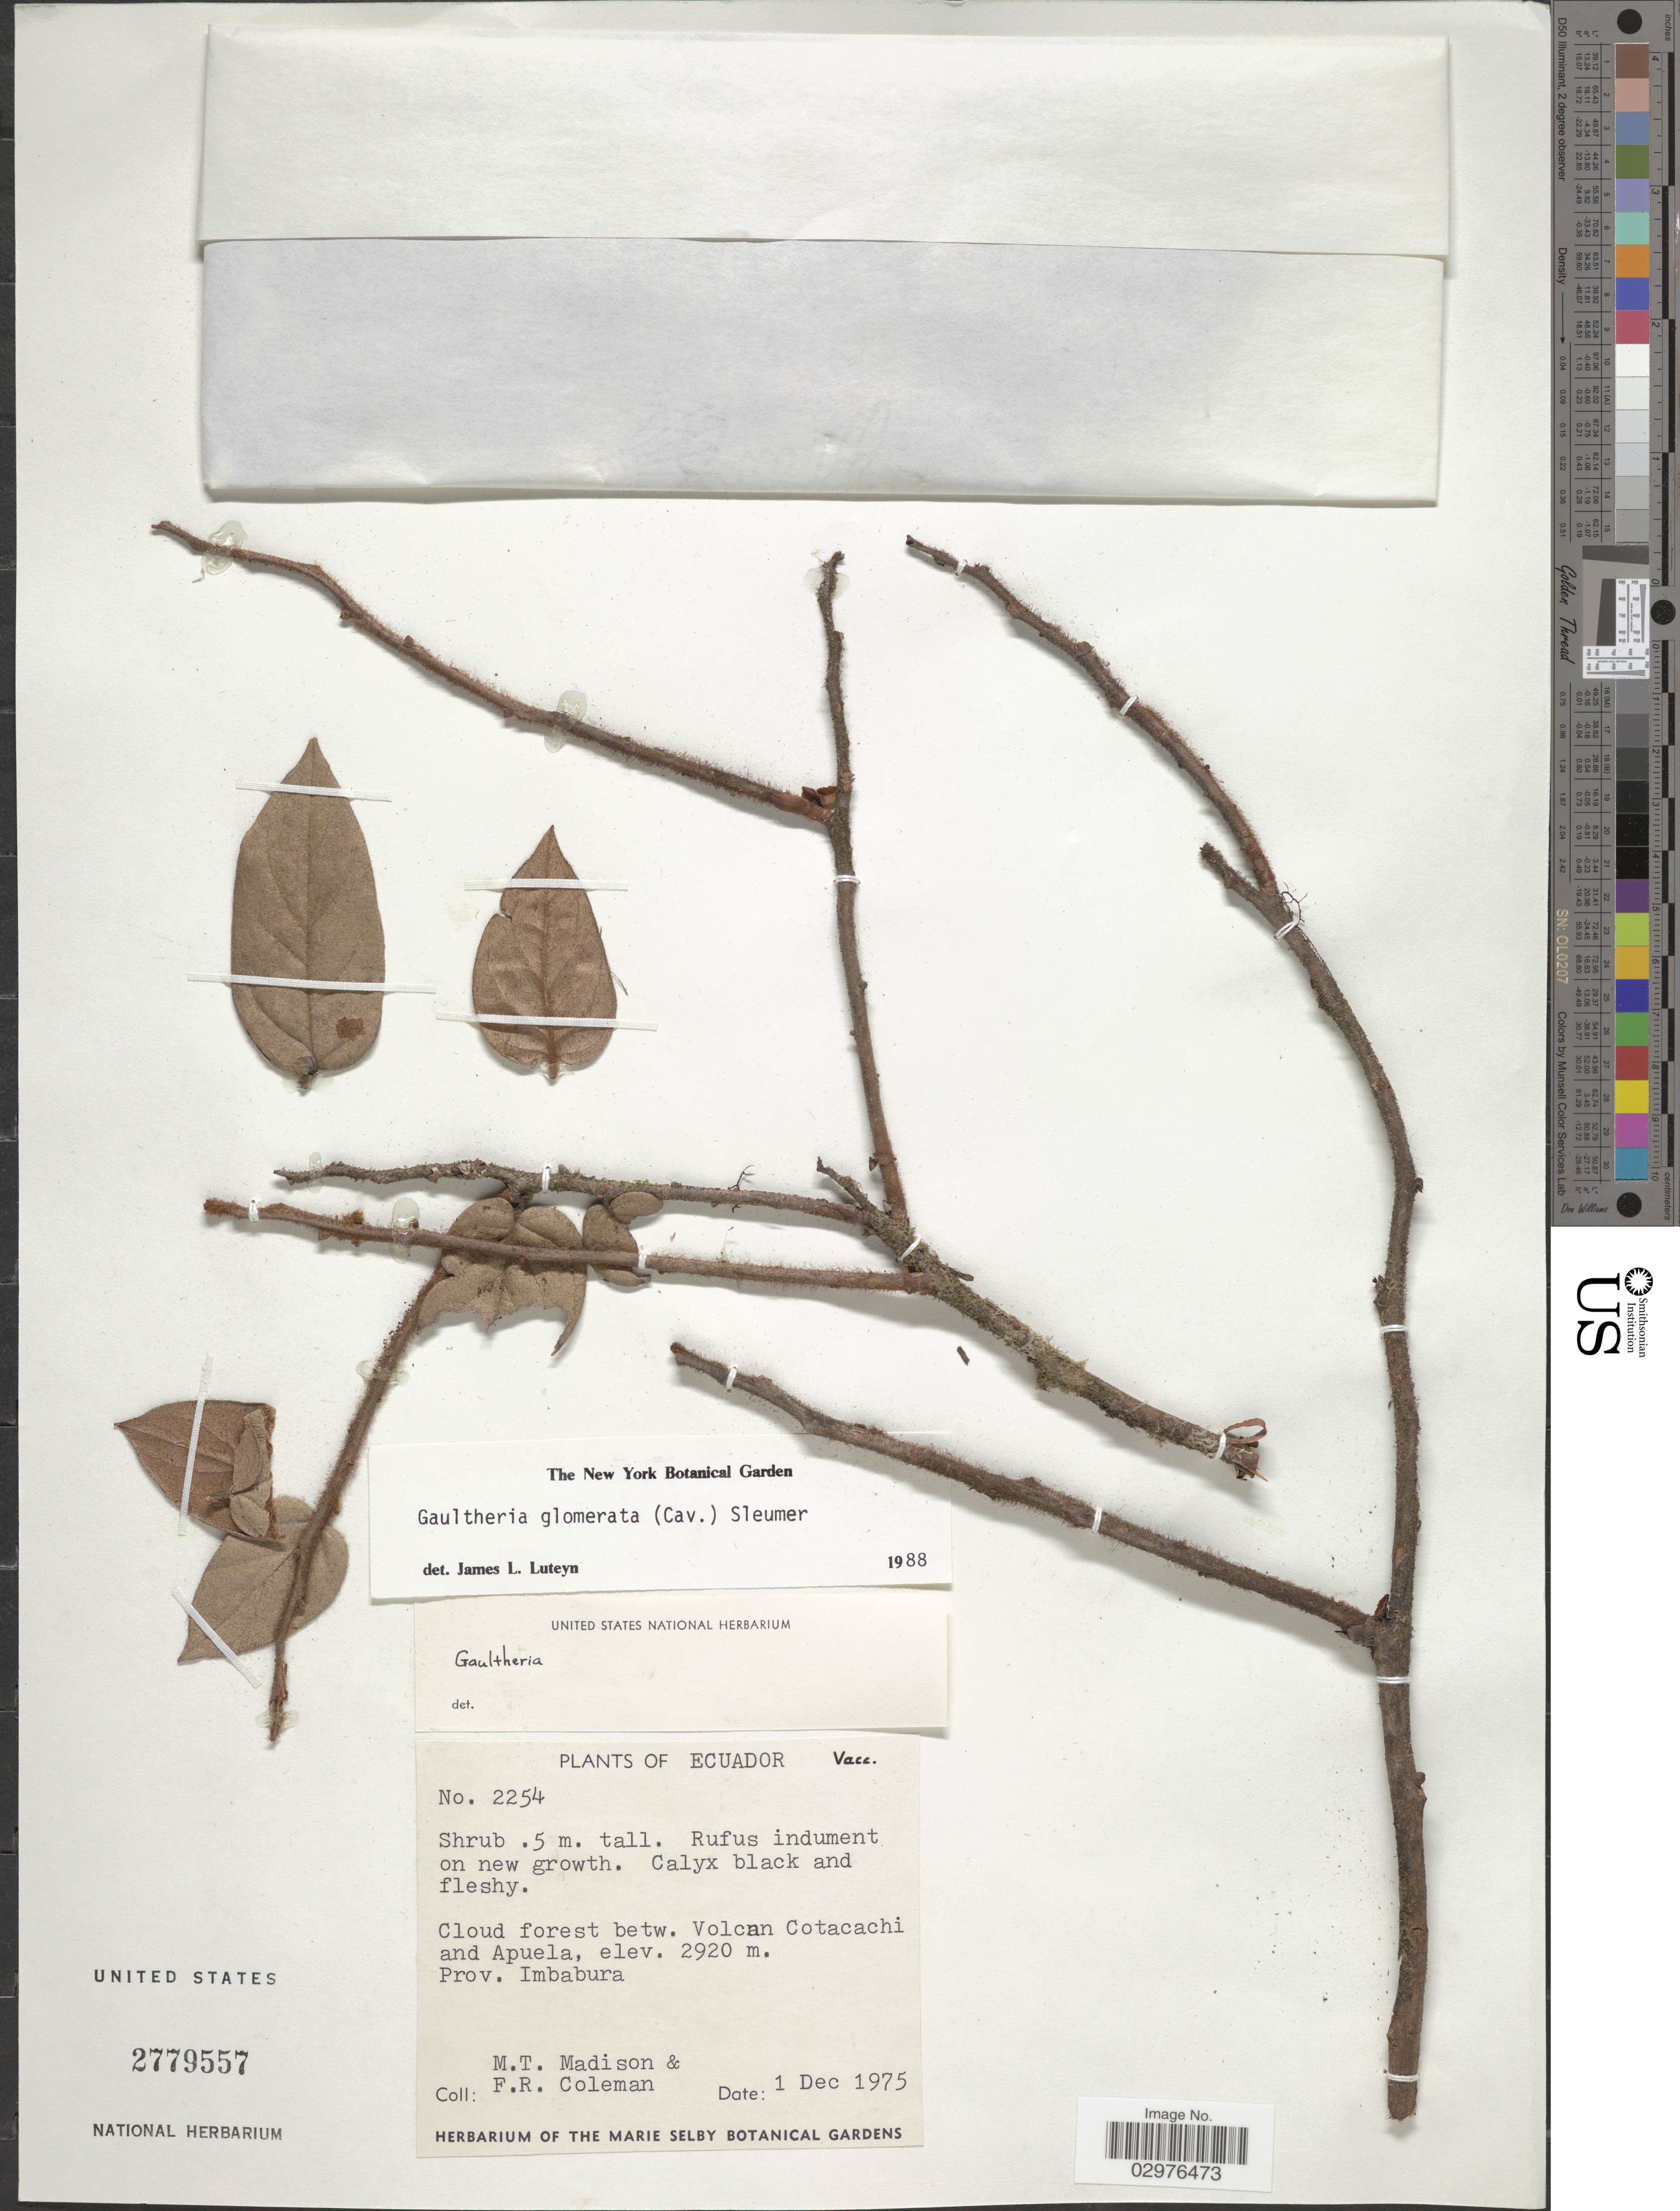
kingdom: Plantae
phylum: Tracheophyta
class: Magnoliopsida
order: Ericales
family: Ericaceae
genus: Gaultheria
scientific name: Gaultheria glomerata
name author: (Cav.) Sleumer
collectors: M. T. Madison & F. Coleman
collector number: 2254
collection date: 1975-12-01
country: Ecuador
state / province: Imbabura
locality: Betw. Volcan Cotacachi and Apuela.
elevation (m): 2920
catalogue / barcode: US 2779557